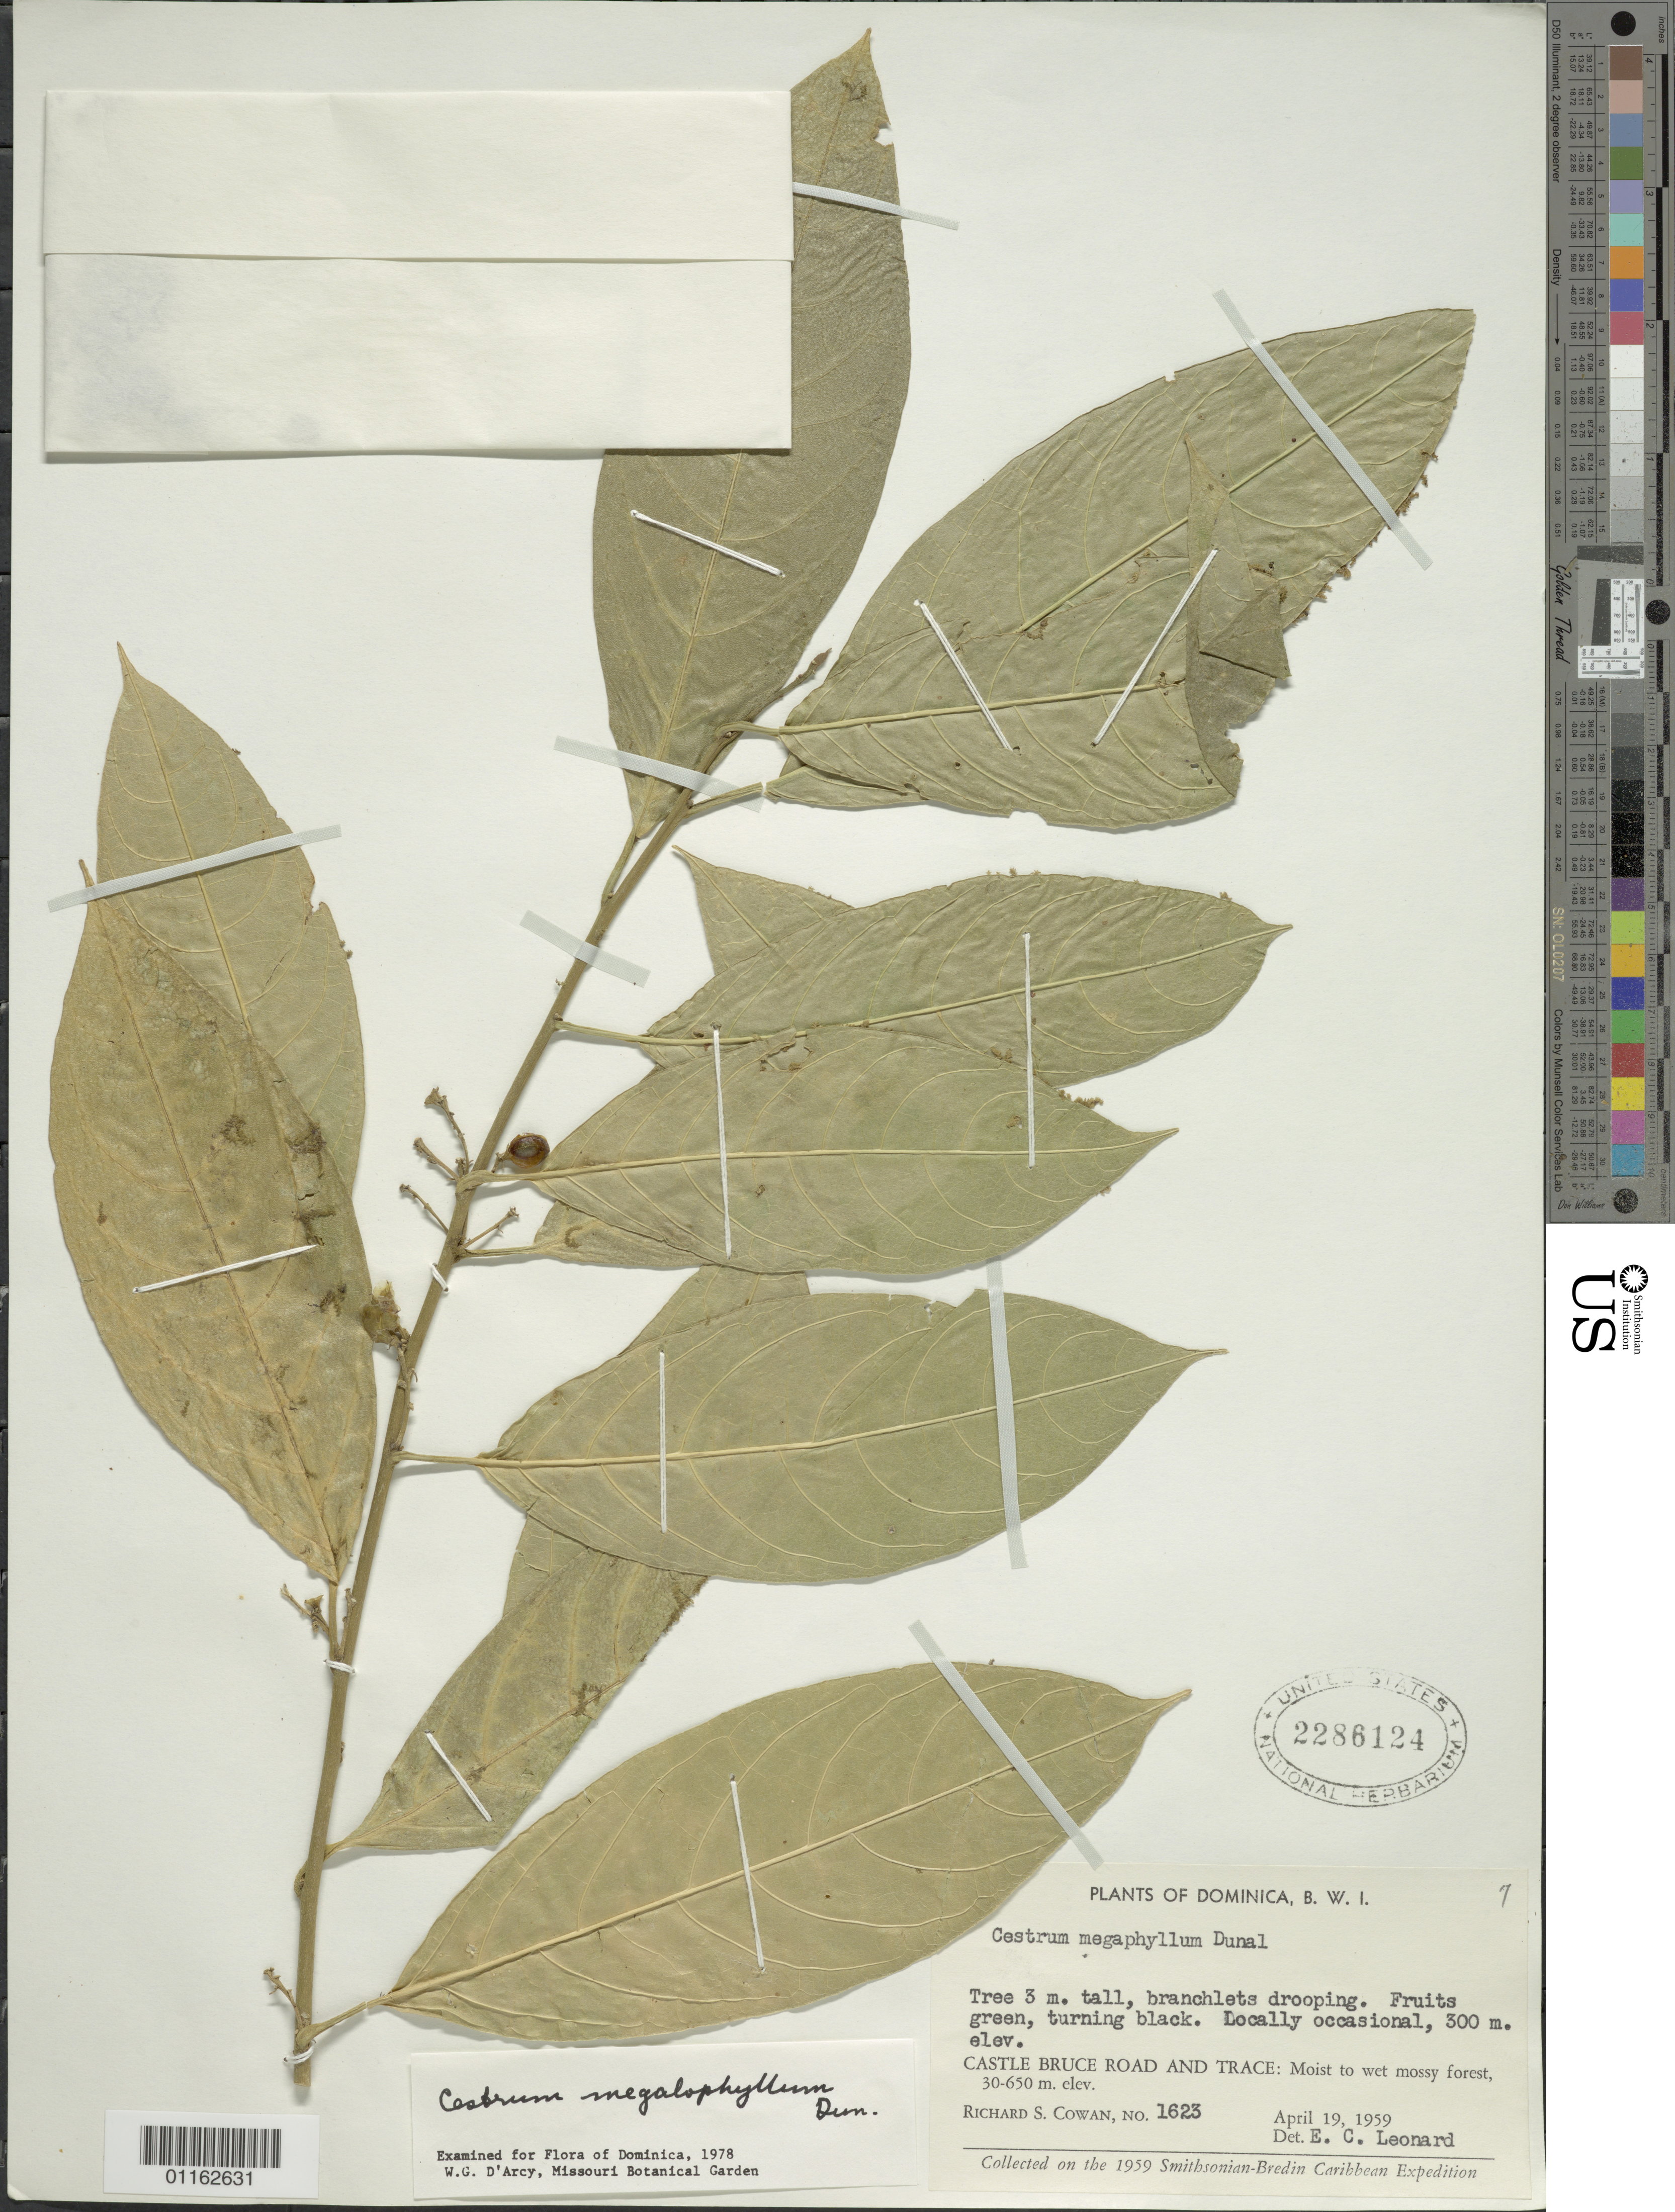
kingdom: Plantae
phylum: Tracheophyta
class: Magnoliopsida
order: Solanales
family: Solanaceae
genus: Cestrum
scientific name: Cestrum megalophyllum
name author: Dunal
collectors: R. S. Cowan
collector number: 1623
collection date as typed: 19 Apr 1959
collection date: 1959-04-19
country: Dominica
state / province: St. David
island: Dominica I.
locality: Castle Bruce Road and Trace; Moist to wet mossy forest. Locally occasional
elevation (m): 300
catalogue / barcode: US 2286124